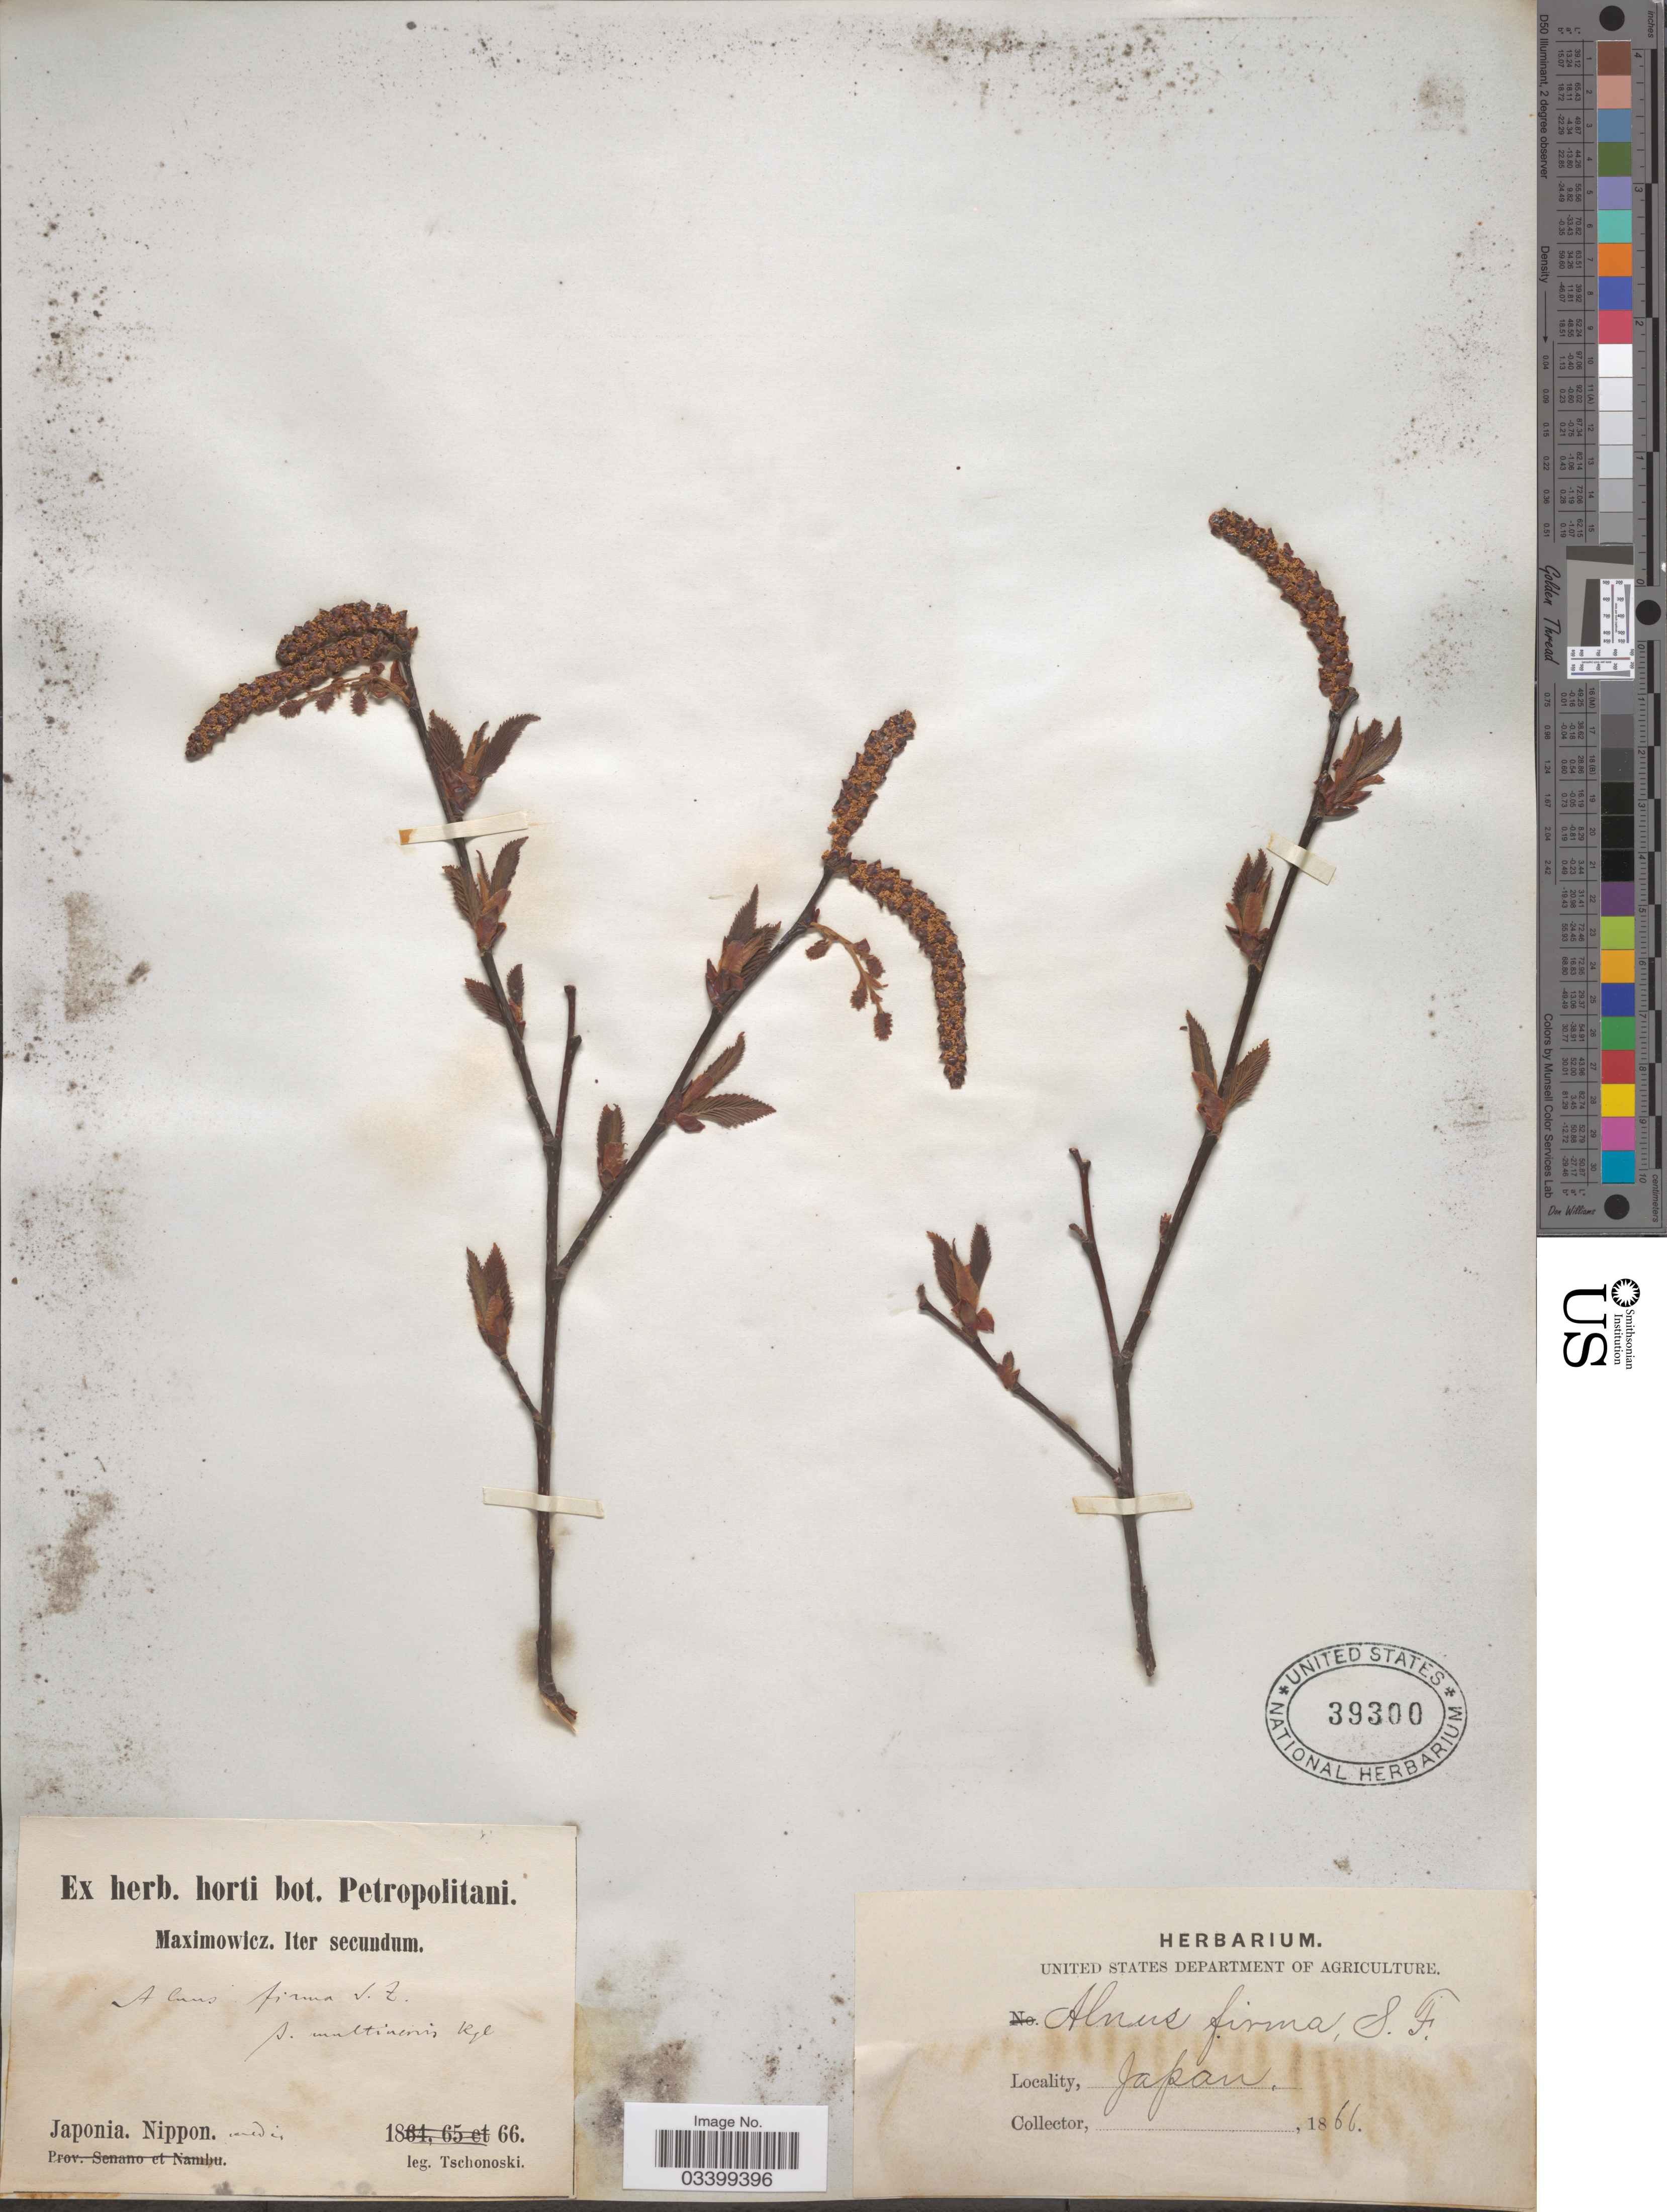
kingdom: Plantae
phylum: Tracheophyta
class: Magnoliopsida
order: Fagales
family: Betulaceae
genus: Alnus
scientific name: Alnus firma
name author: Siebold & Zucc.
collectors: -. Tschonoski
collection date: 1866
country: Japan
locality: Nippon, media.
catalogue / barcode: US 39300